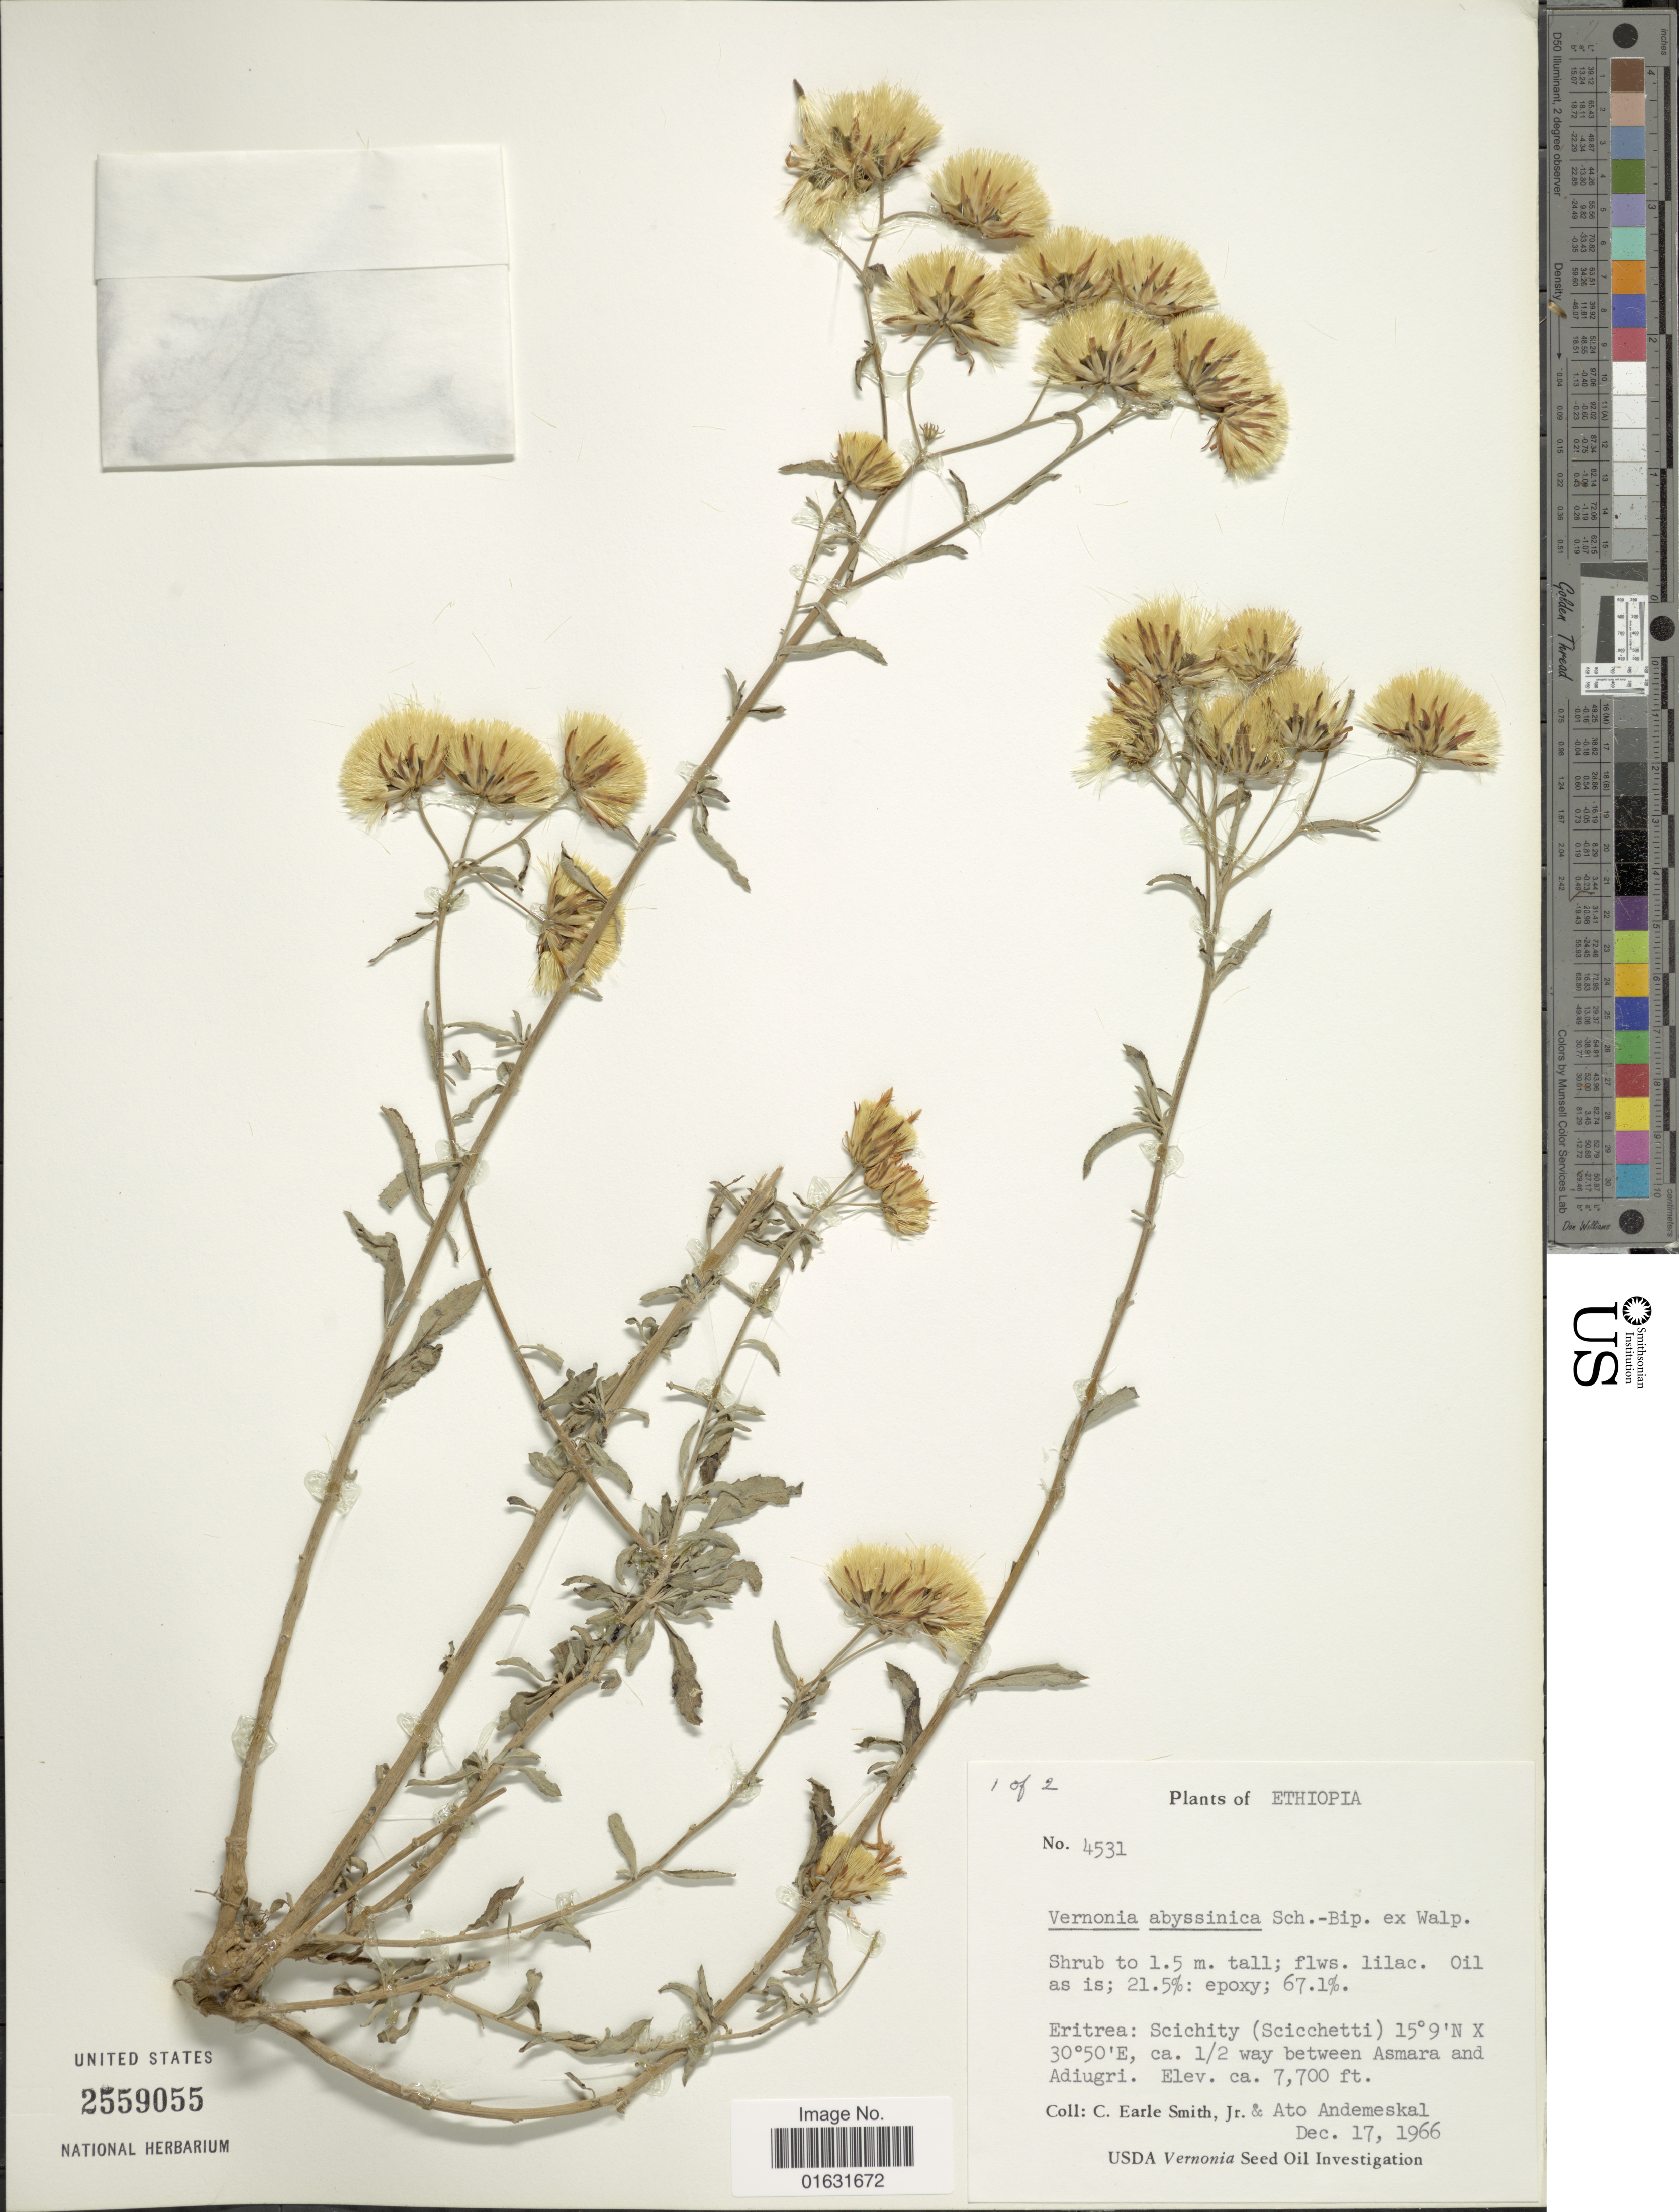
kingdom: Plantae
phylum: Tracheophyta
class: Magnoliopsida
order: Asterales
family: Asteraceae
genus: Baccharoides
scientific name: Baccharoides schimperi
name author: (DC.) Isawumi et al.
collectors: C. E. Smith Jr. & A. Andemeskal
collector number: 4531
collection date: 1966-12-17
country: Eritrea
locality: Schichity (Scicchetti), ca. 1/2 way between Asmara and Adiugri, Ethiopia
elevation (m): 2347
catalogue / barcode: US 2559055